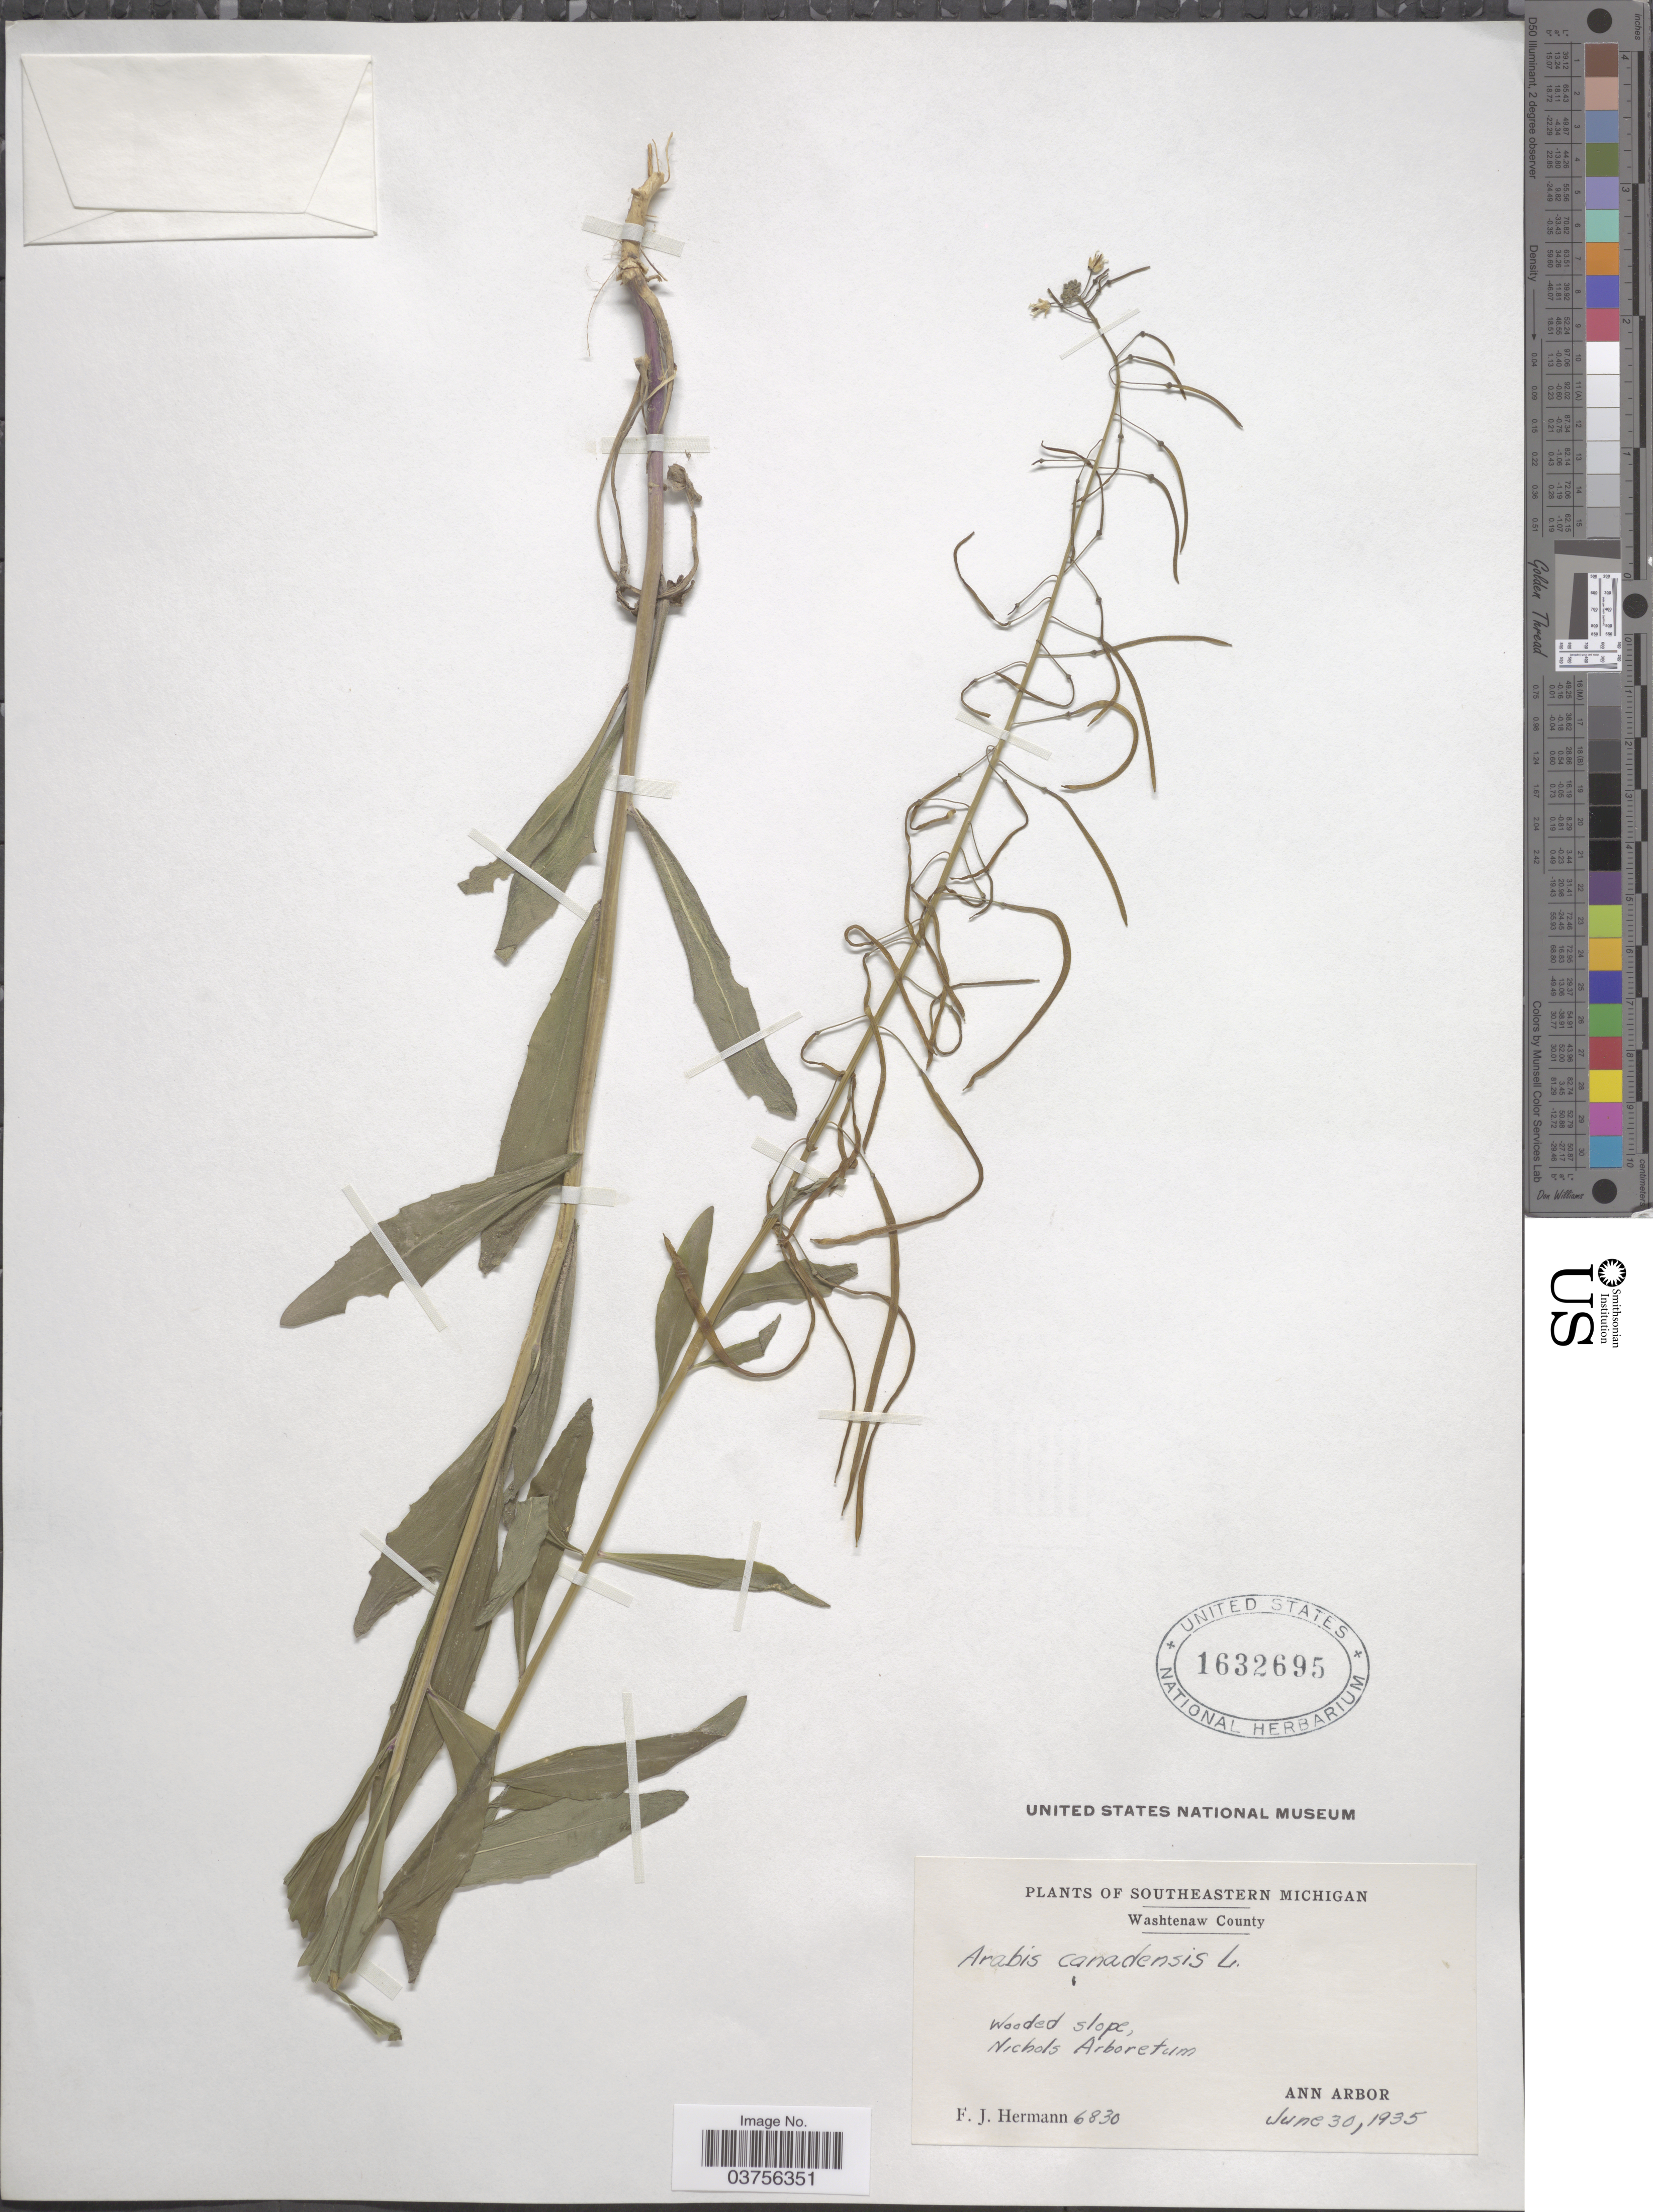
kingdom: Plantae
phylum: Tracheophyta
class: Magnoliopsida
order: Brassicales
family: Brassicaceae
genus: Arabis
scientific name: Arabis canadensis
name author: L.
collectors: F. J. Hermann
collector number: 6830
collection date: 1935-06-30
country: United States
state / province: Michigan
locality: Southeastern Michigan. Washtenaw County. Wooded slope, Nichols Arboretum. Ann Arbor.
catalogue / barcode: US 1632695